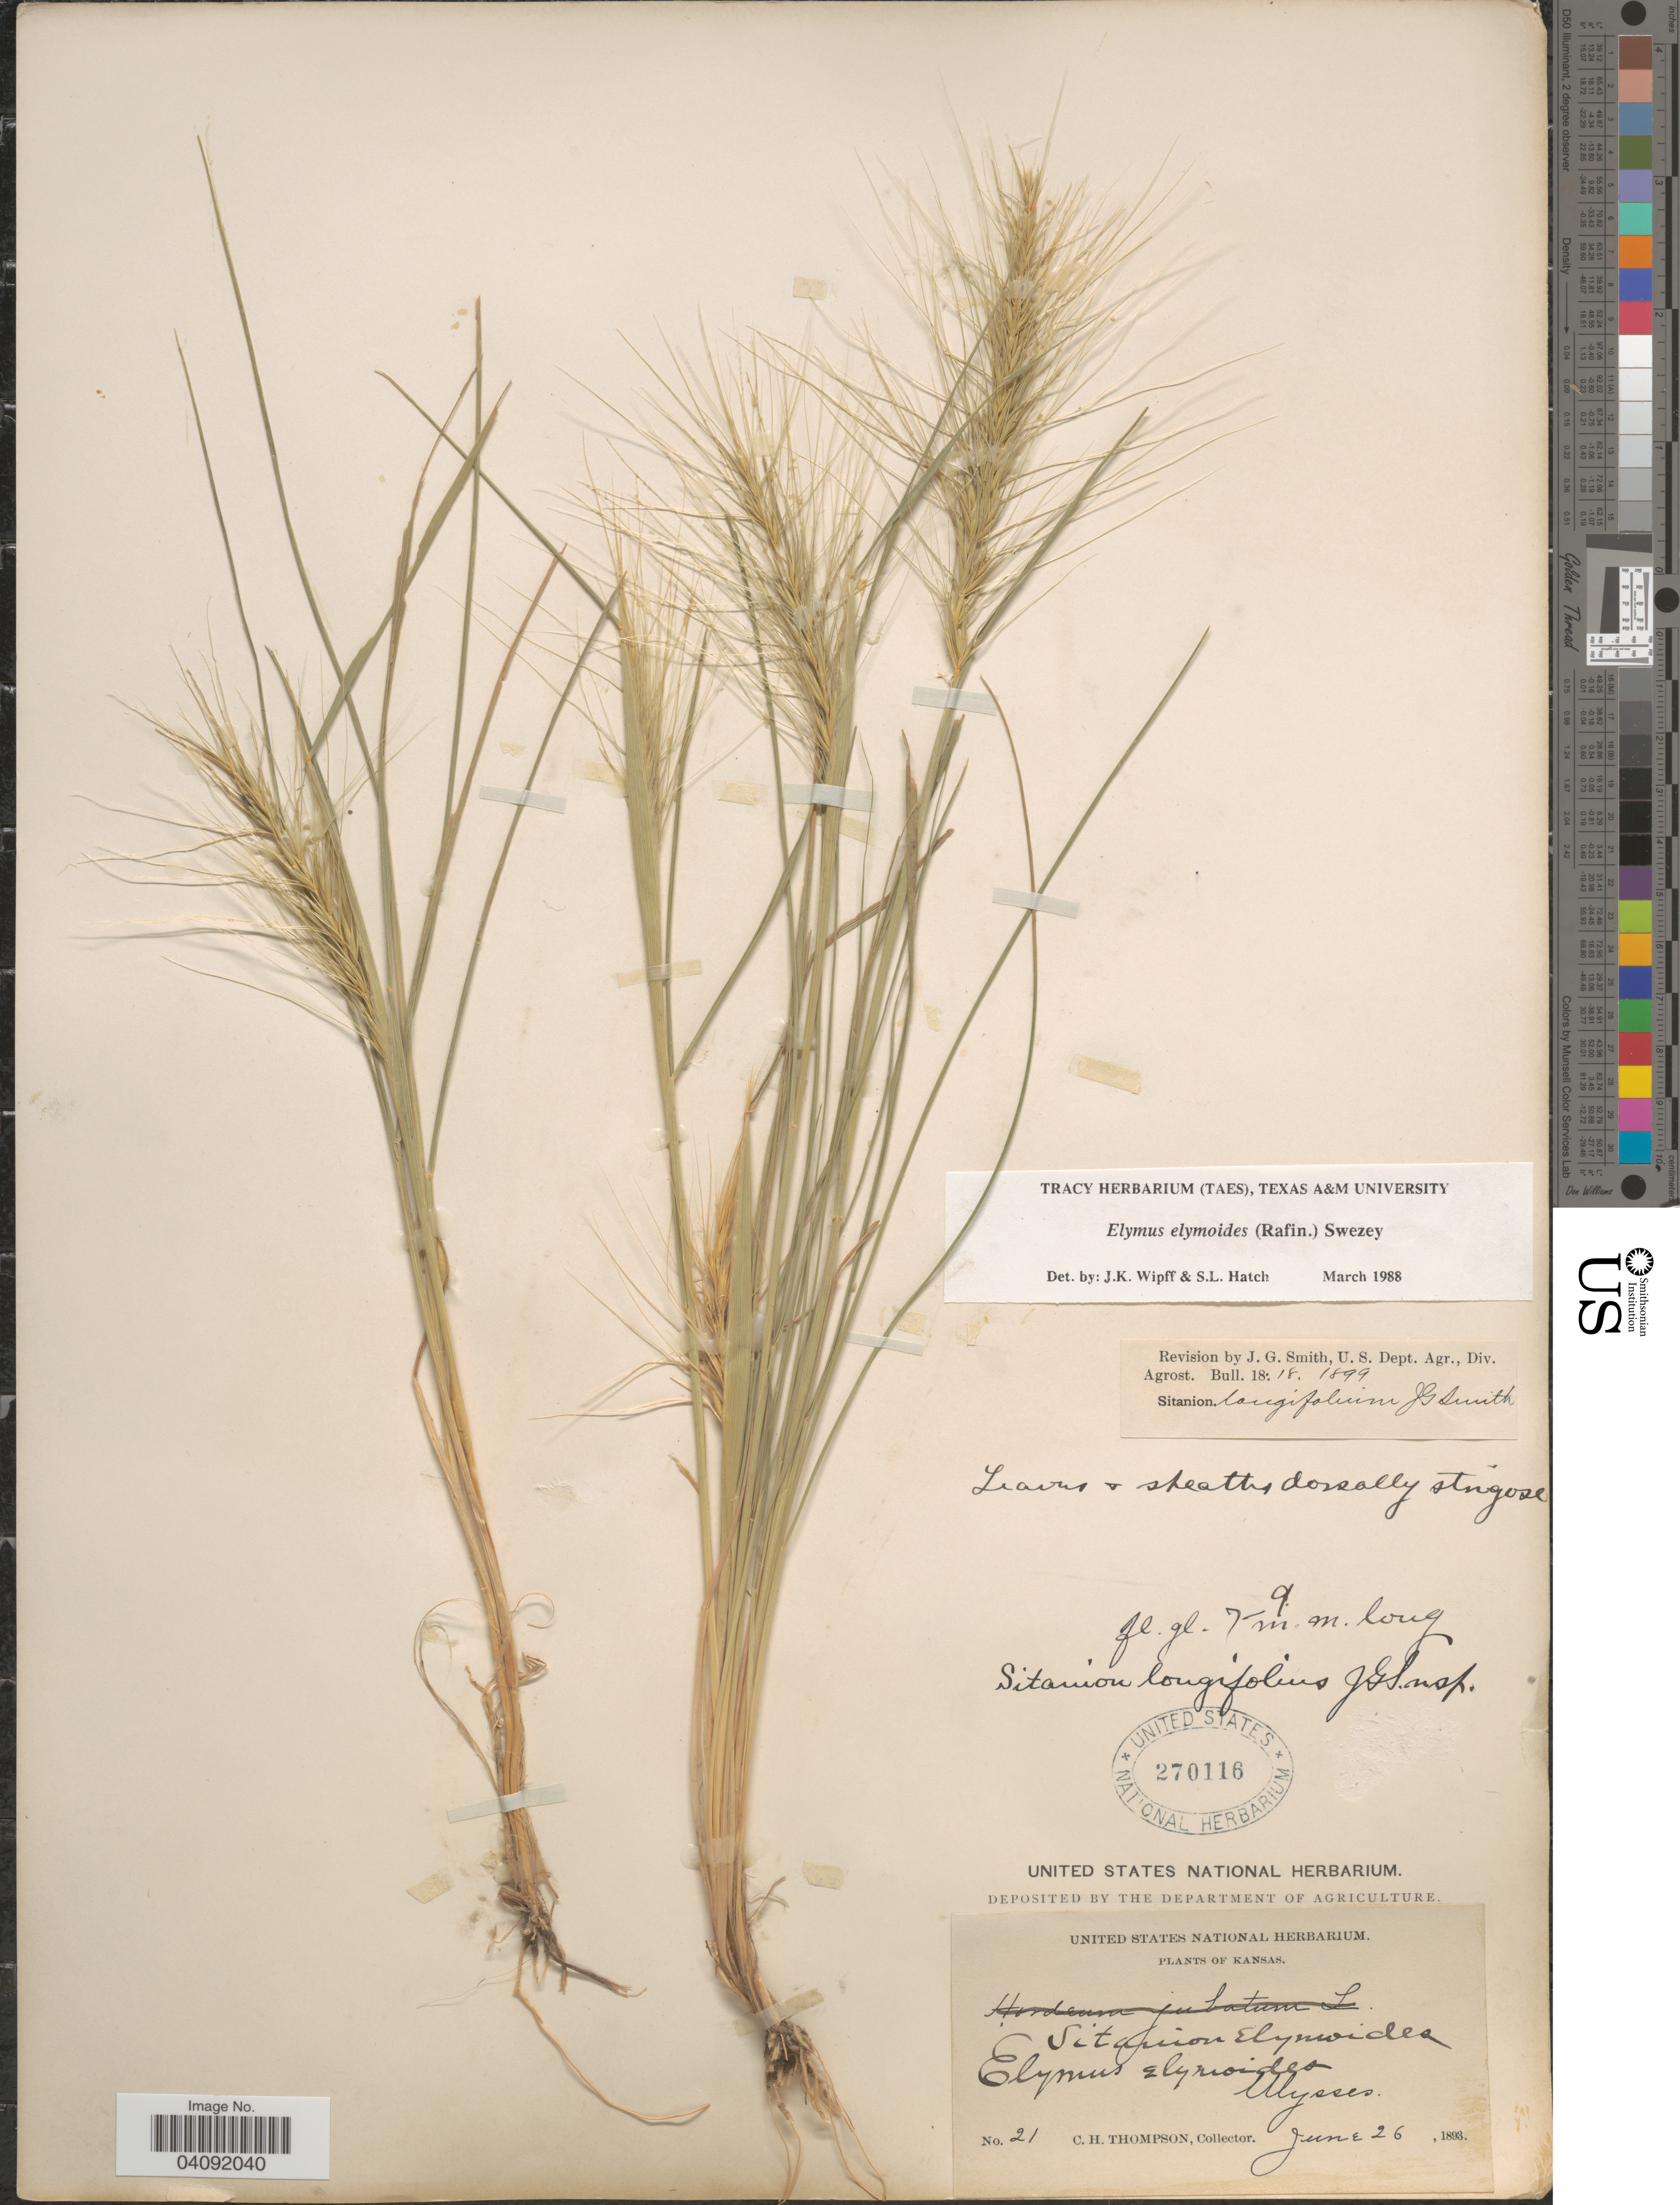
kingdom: Plantae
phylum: Tracheophyta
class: Liliopsida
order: Poales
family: Poaceae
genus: Elymus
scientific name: Elymus elymoides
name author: (Raf.) Swezey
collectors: C. R. Thompson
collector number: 21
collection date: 1893-06-26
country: United States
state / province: Kansas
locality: Ulysses.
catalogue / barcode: US 270116